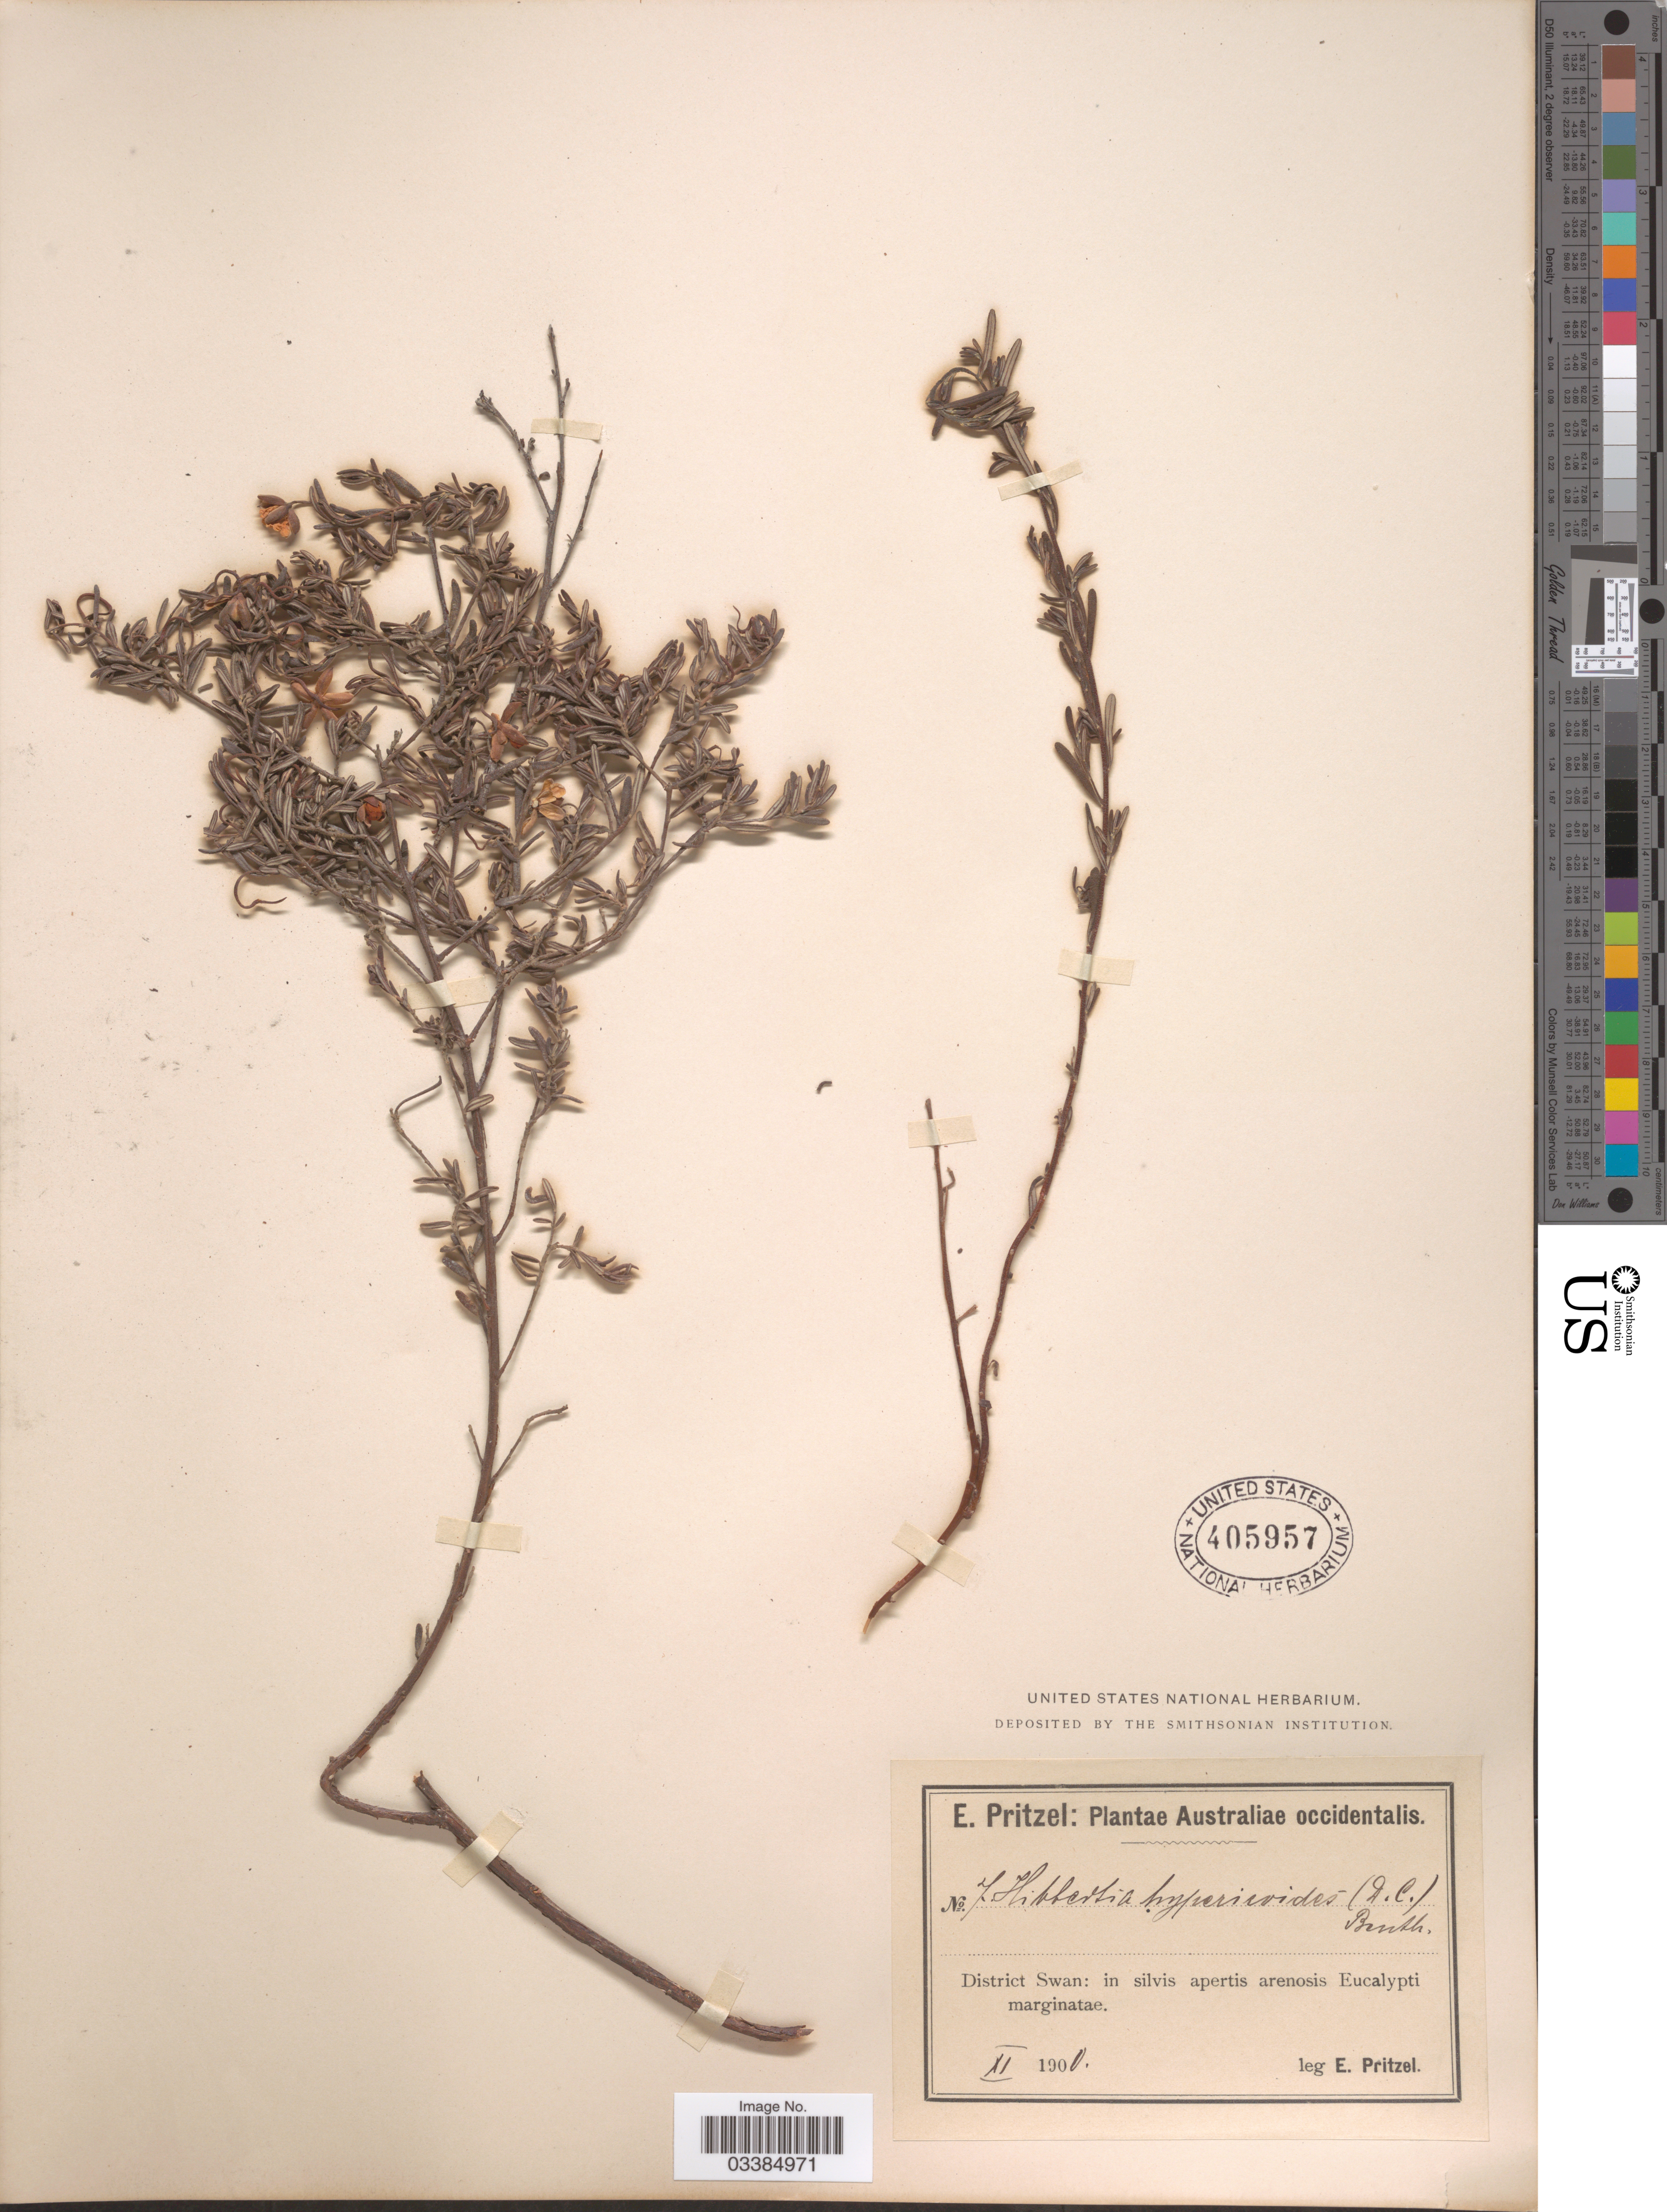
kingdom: Plantae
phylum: Tracheophyta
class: Magnoliopsida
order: Dilleniales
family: Dilleniaceae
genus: Hibbertia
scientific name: Hibbertia hypericoides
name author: (DC.) Benth.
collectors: E. G. Pritzel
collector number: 7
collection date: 1900-11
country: Australia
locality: Australiae occidentalis. District Swan.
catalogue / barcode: US 405957